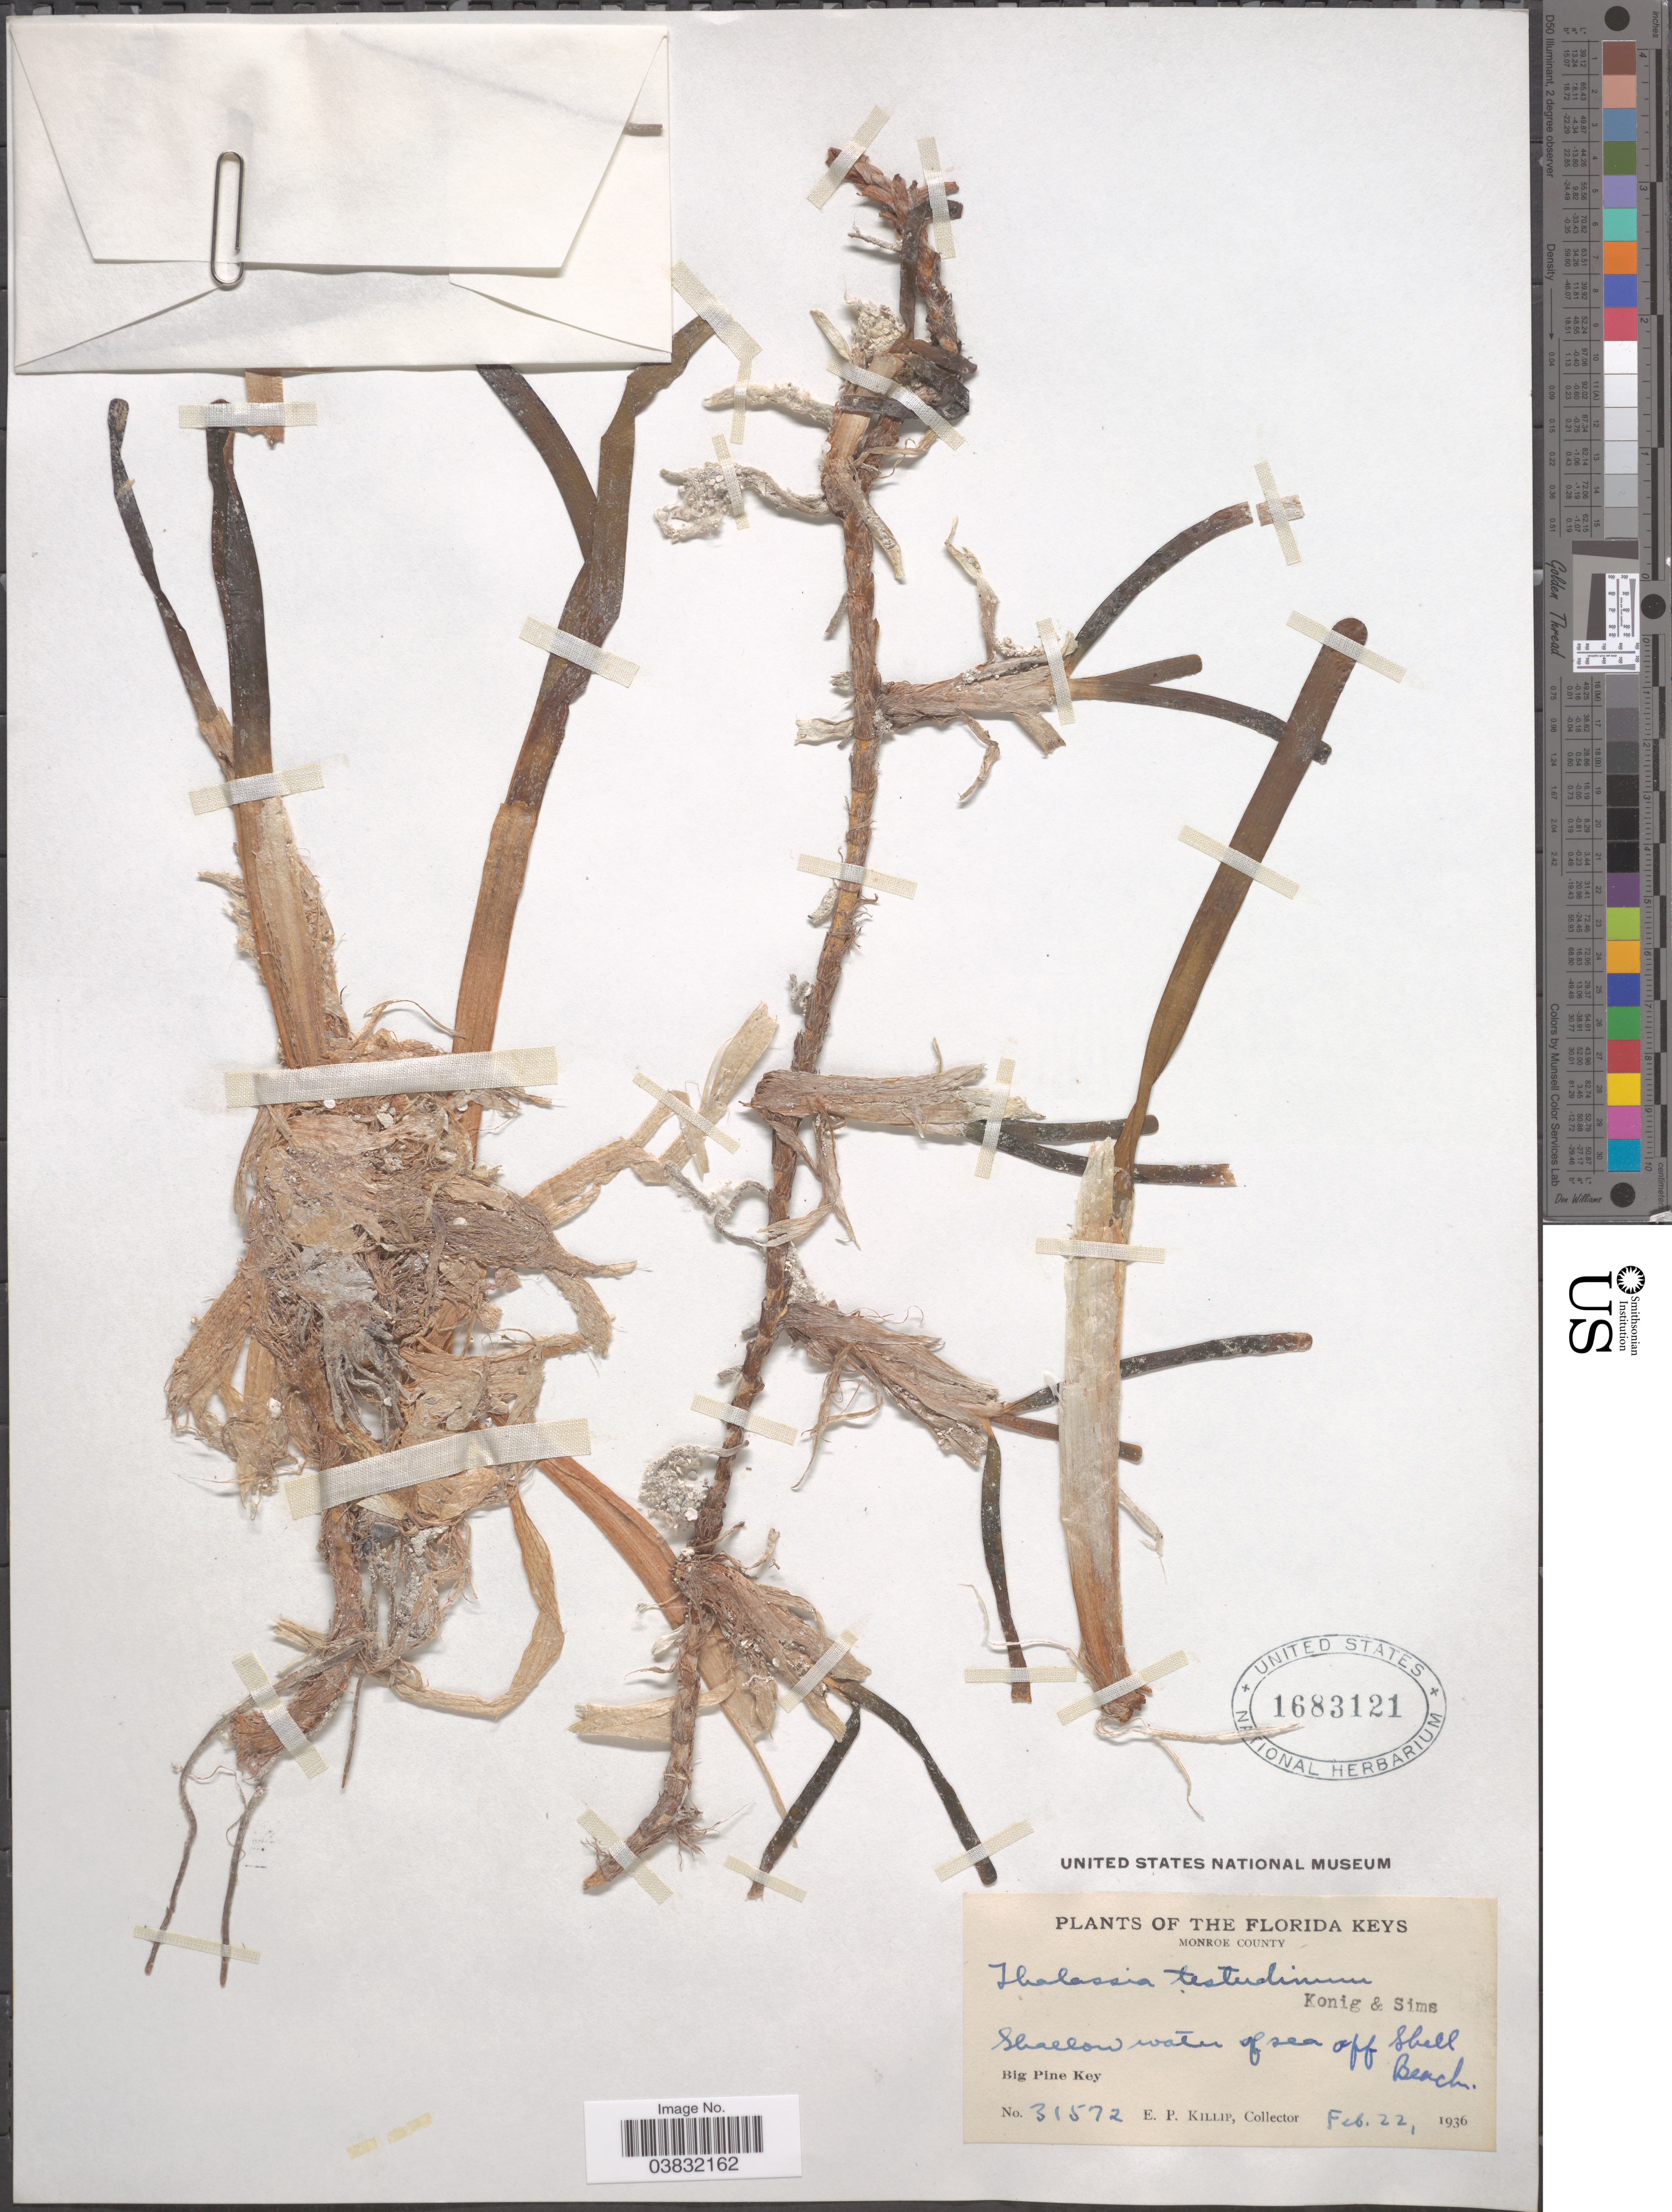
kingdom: Plantae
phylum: Tracheophyta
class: Liliopsida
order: Alismatales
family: Hydrocharitaceae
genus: Thalassia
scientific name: Thalassia testudinum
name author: Banks & Sol. ex K.D. Koenig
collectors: E. P. Killip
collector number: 31572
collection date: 1936-02-22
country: United States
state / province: Florida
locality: The Florida Keys. Monroe County. Off Shell Beach. Big Pine Key.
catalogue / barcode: US 1683121